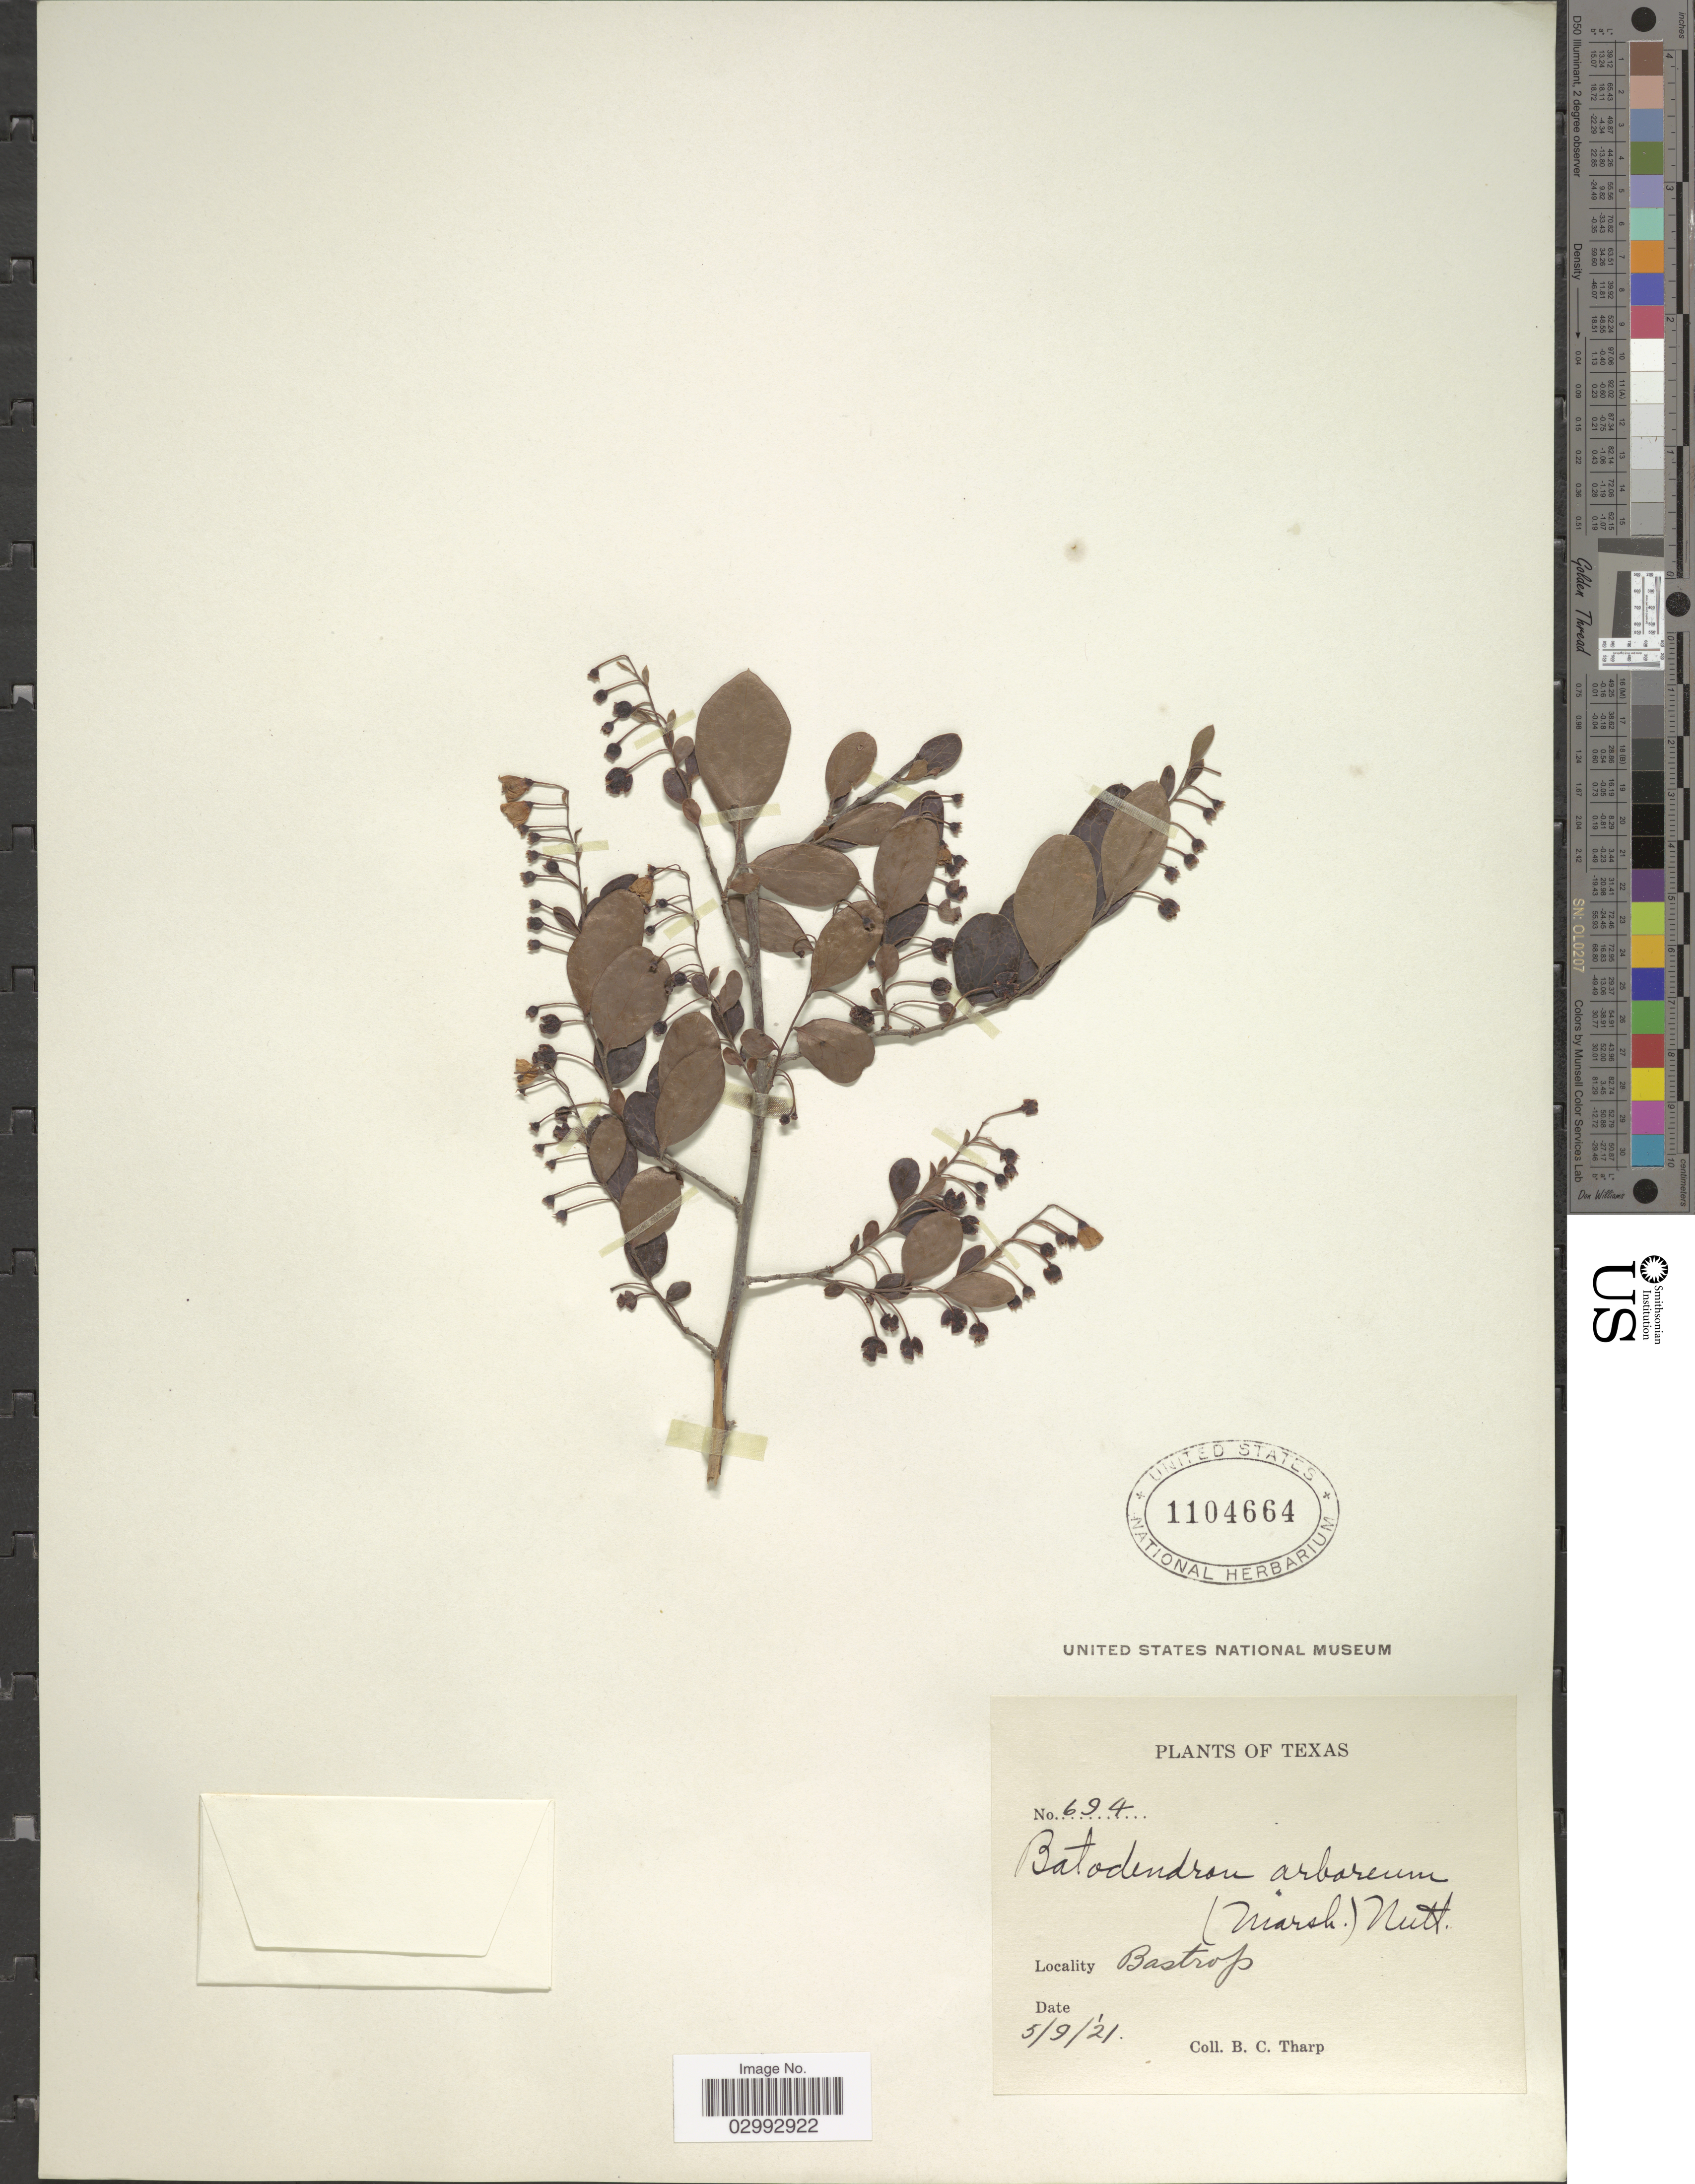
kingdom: Plantae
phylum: Tracheophyta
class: Magnoliopsida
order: Ericales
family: Ericaceae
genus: Batodendron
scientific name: Batodendron arboreum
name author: Nutt.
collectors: B. C. Tharp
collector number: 694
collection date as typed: Transcribed d/m/y: 9/5/21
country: United States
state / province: Texas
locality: Bastrop.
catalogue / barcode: US 1104664